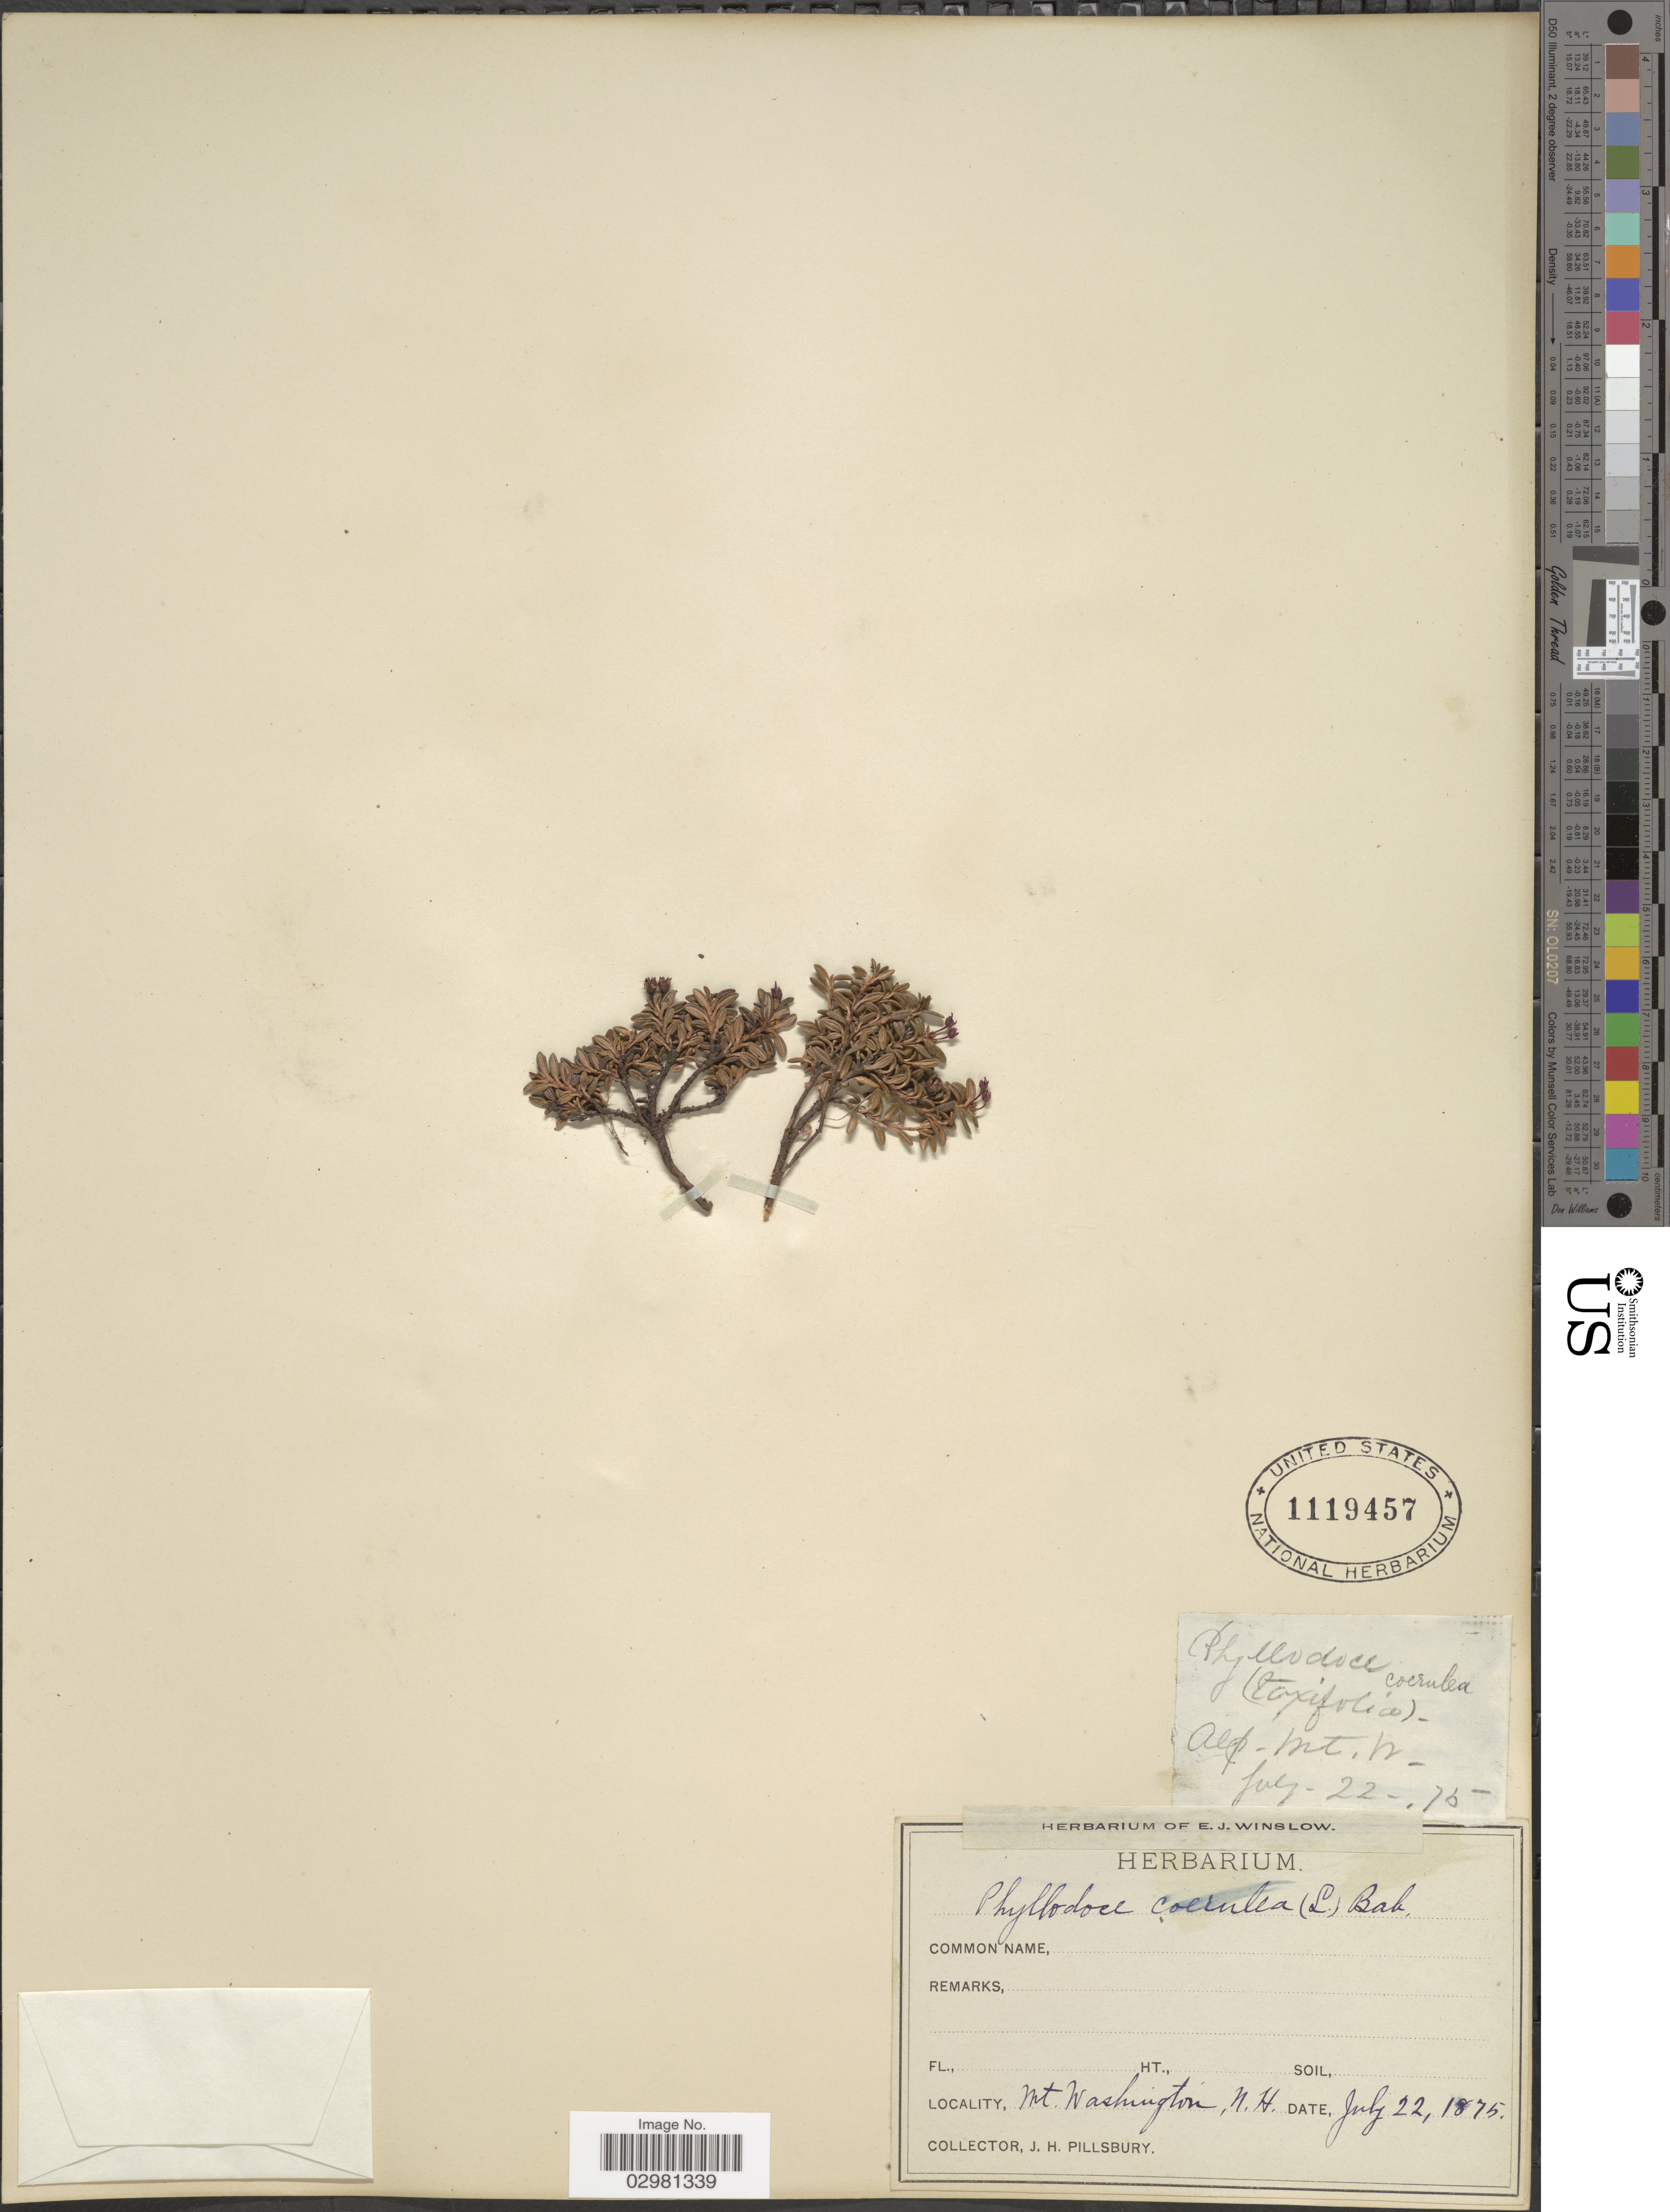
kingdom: Plantae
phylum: Tracheophyta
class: Magnoliopsida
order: Ericales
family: Ericaceae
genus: Phyllodoce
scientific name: Phyllodoce caerulea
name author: (L.) Bab.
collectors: J. Pillsbury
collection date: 1875-07-22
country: United States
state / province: New Hampshire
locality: Mt. Washington.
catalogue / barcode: US 1119457